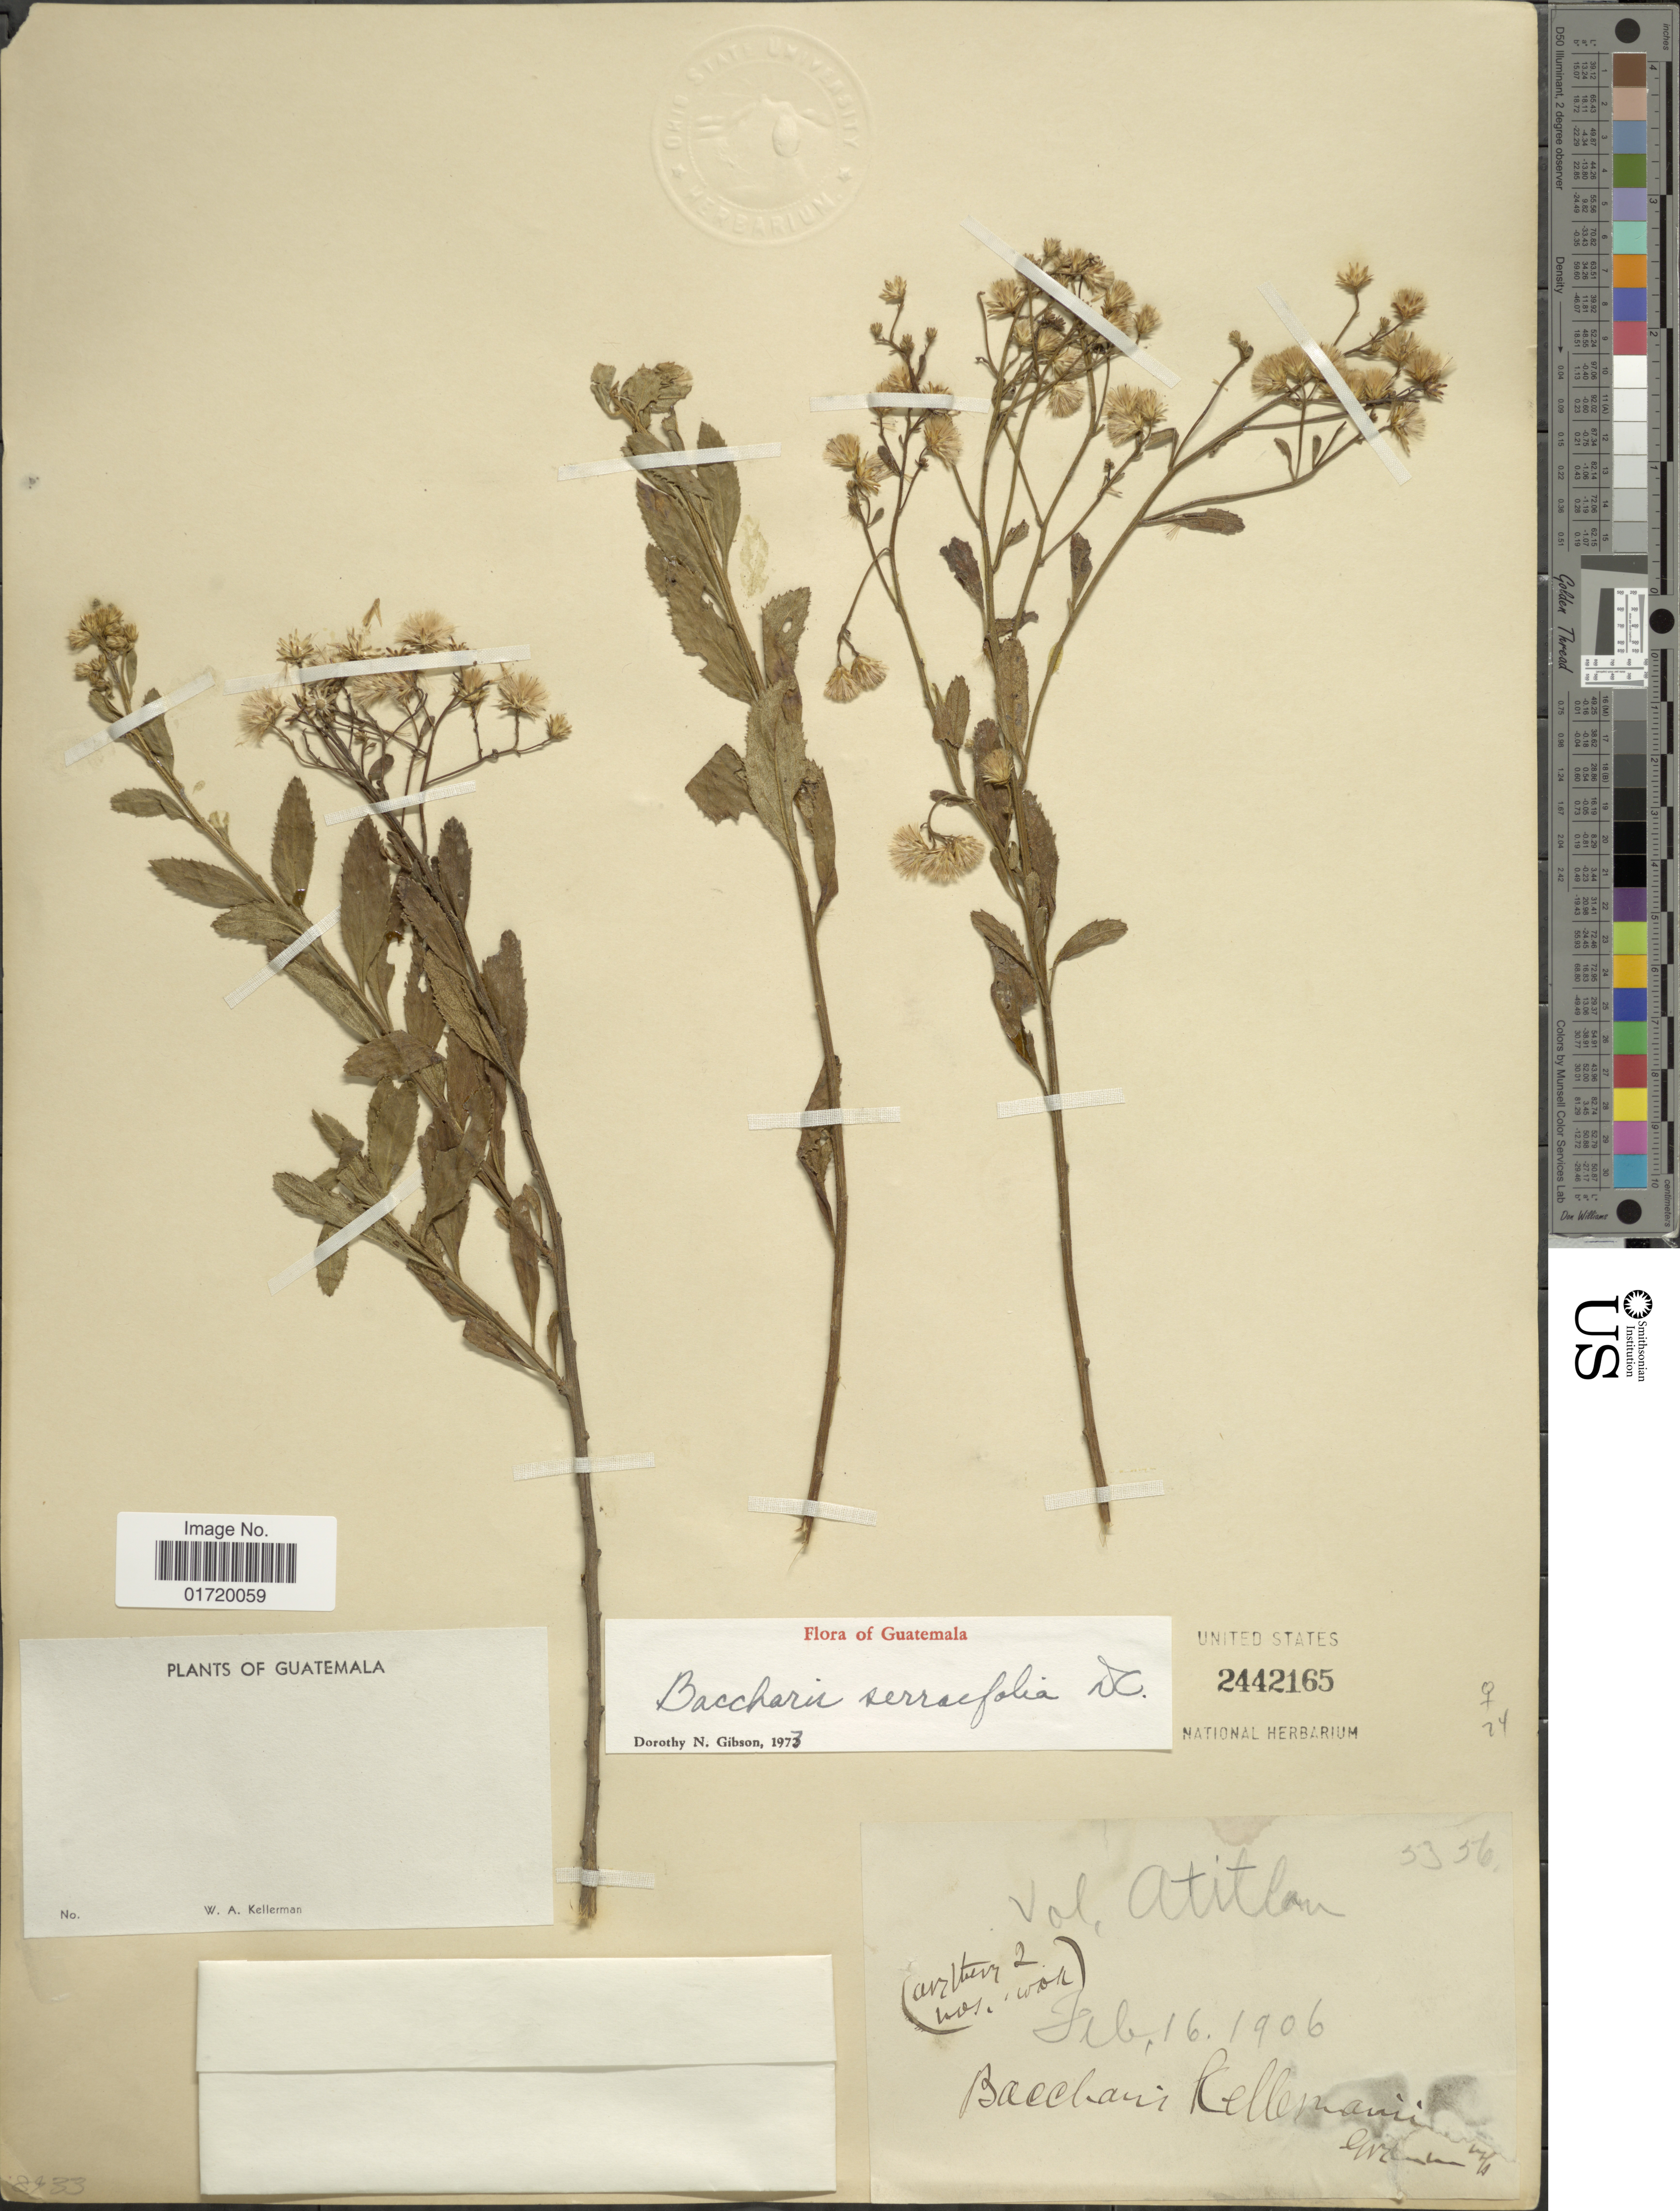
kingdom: Plantae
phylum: Tracheophyta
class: Magnoliopsida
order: Asterales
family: Asteraceae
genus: Baccharis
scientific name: Baccharis serrifolia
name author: DC.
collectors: W. Kellerman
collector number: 5356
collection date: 1906-02-16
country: Guatemala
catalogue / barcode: US 2442165